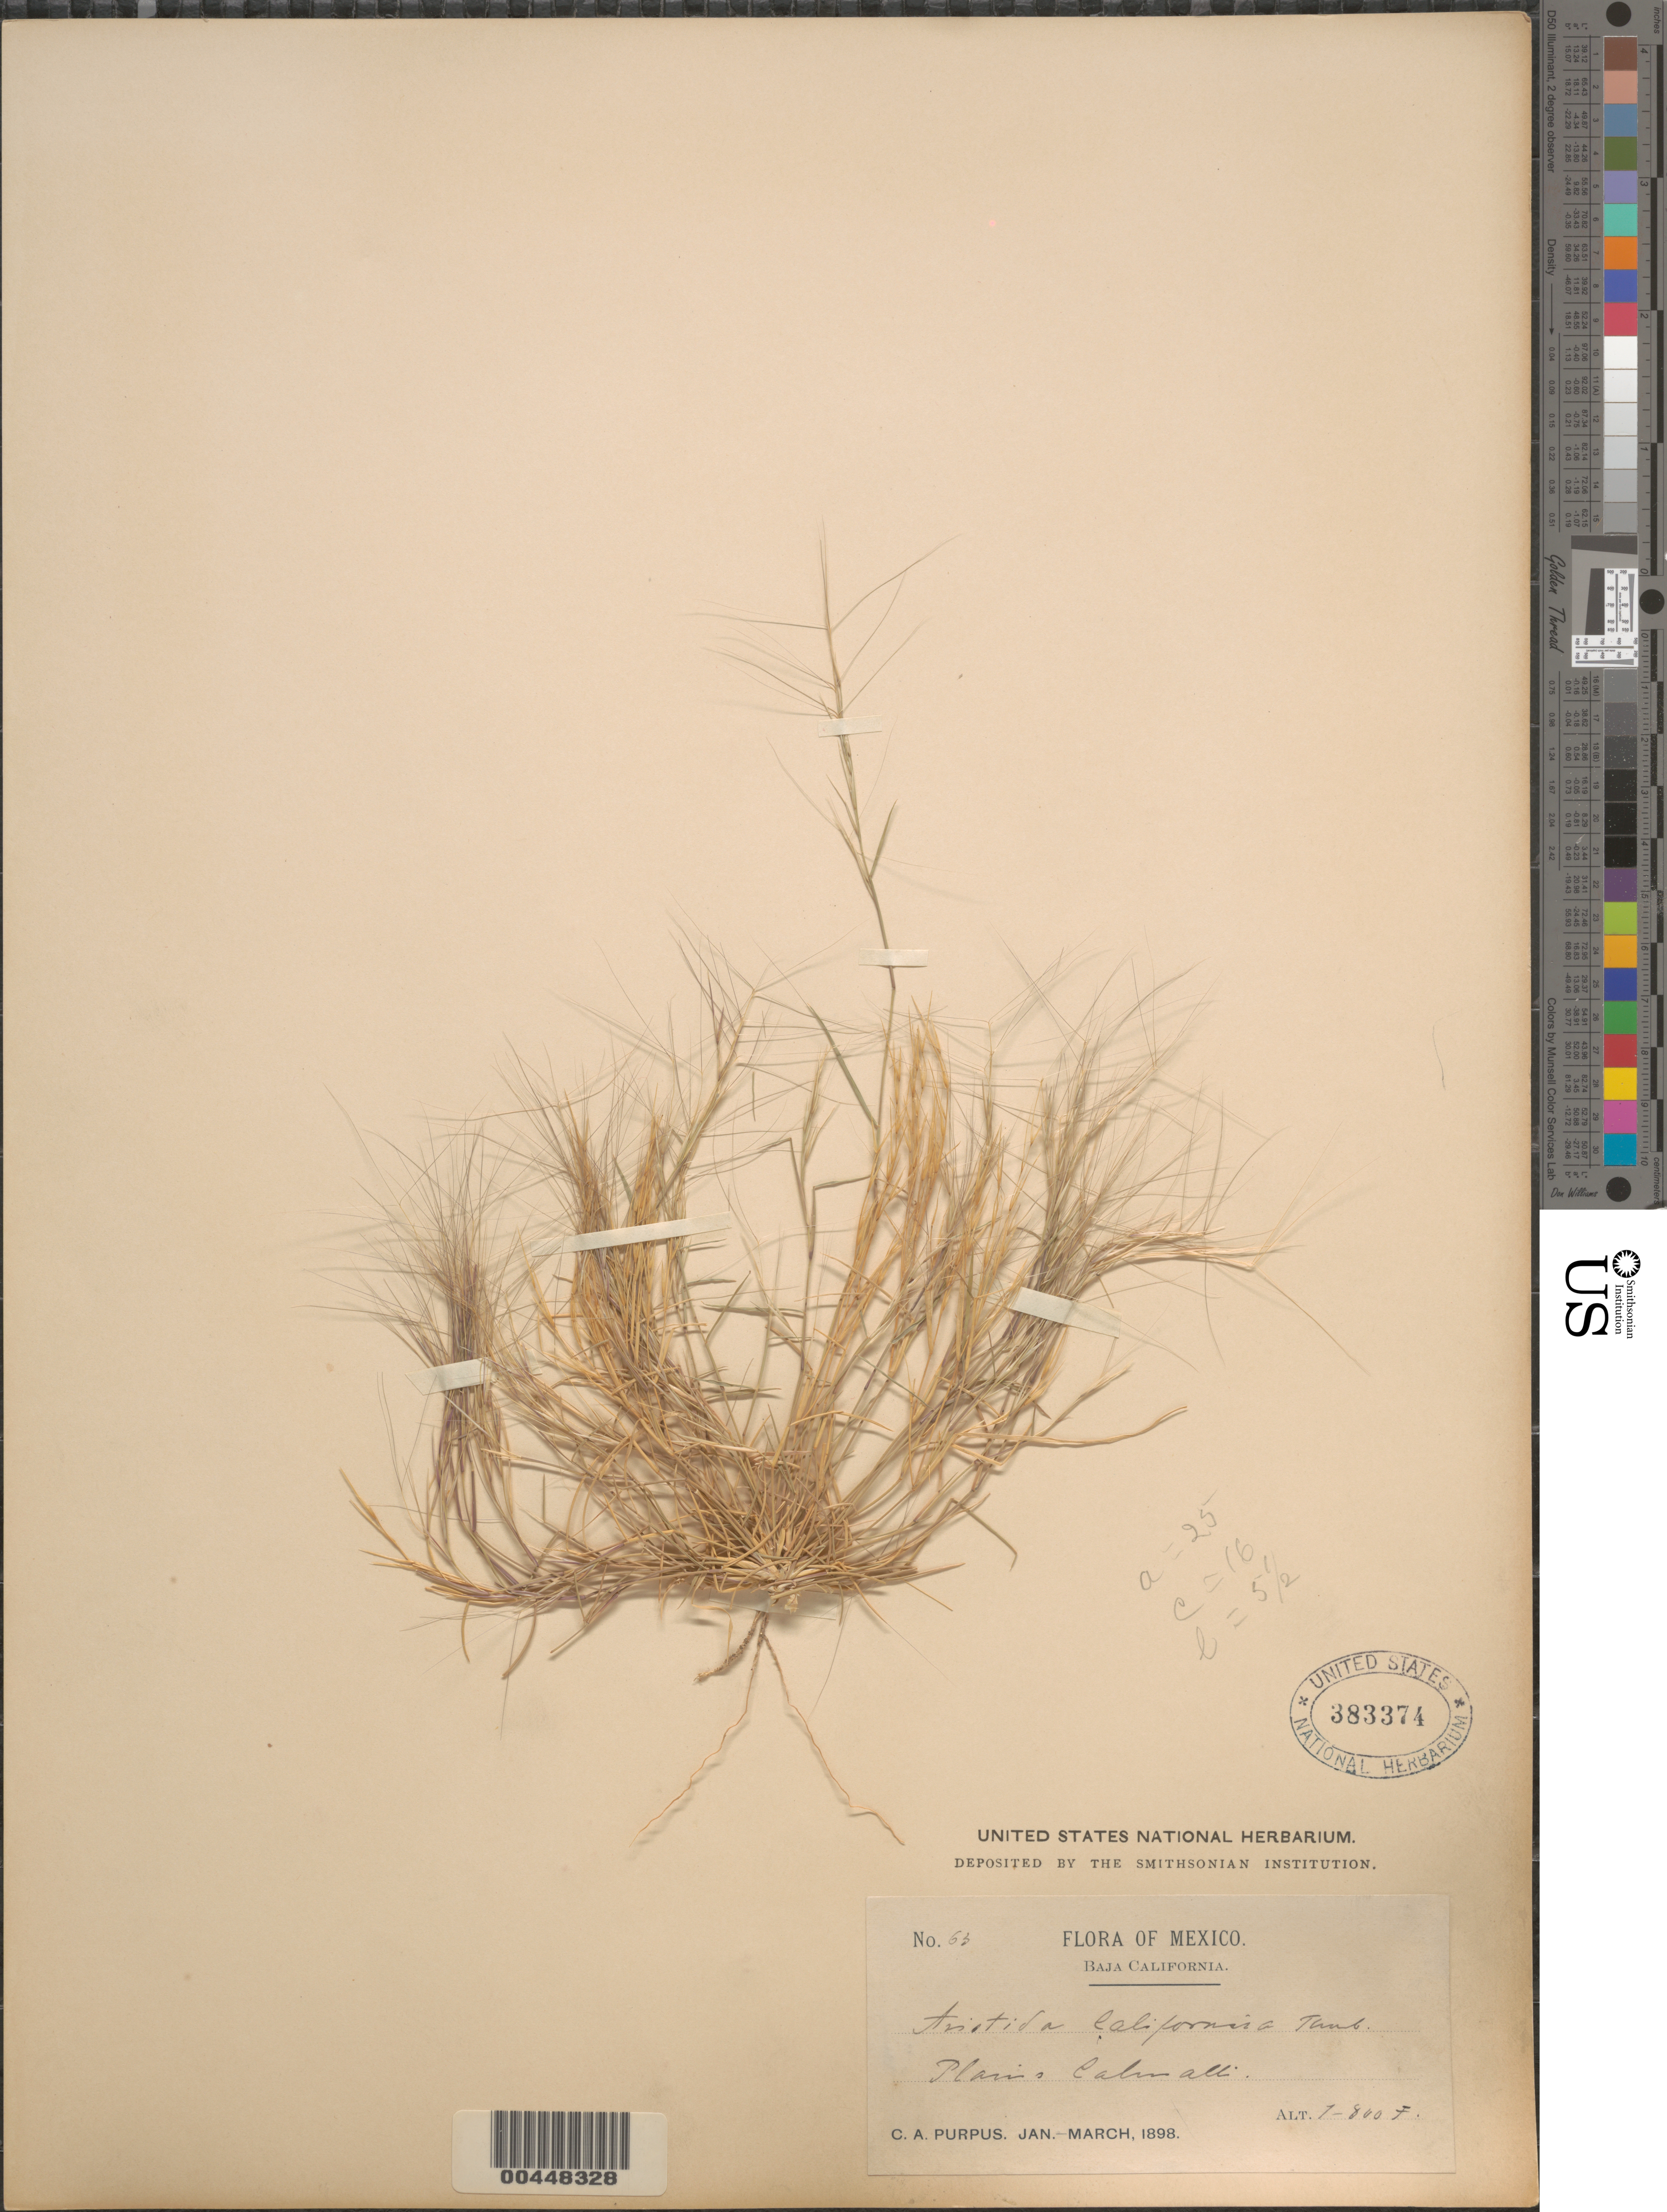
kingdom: Plantae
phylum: Tracheophyta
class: Liliopsida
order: Poales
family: Poaceae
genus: Aristida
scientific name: Aristida californica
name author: Thurb. in S. Watson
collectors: C. A. Purpus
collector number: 63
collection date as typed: Jan 1898 to Mar 1898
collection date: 1898-01/1898-03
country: Mexico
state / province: Baja California Norte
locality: Plains Calmalli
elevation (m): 213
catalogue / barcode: US 383374